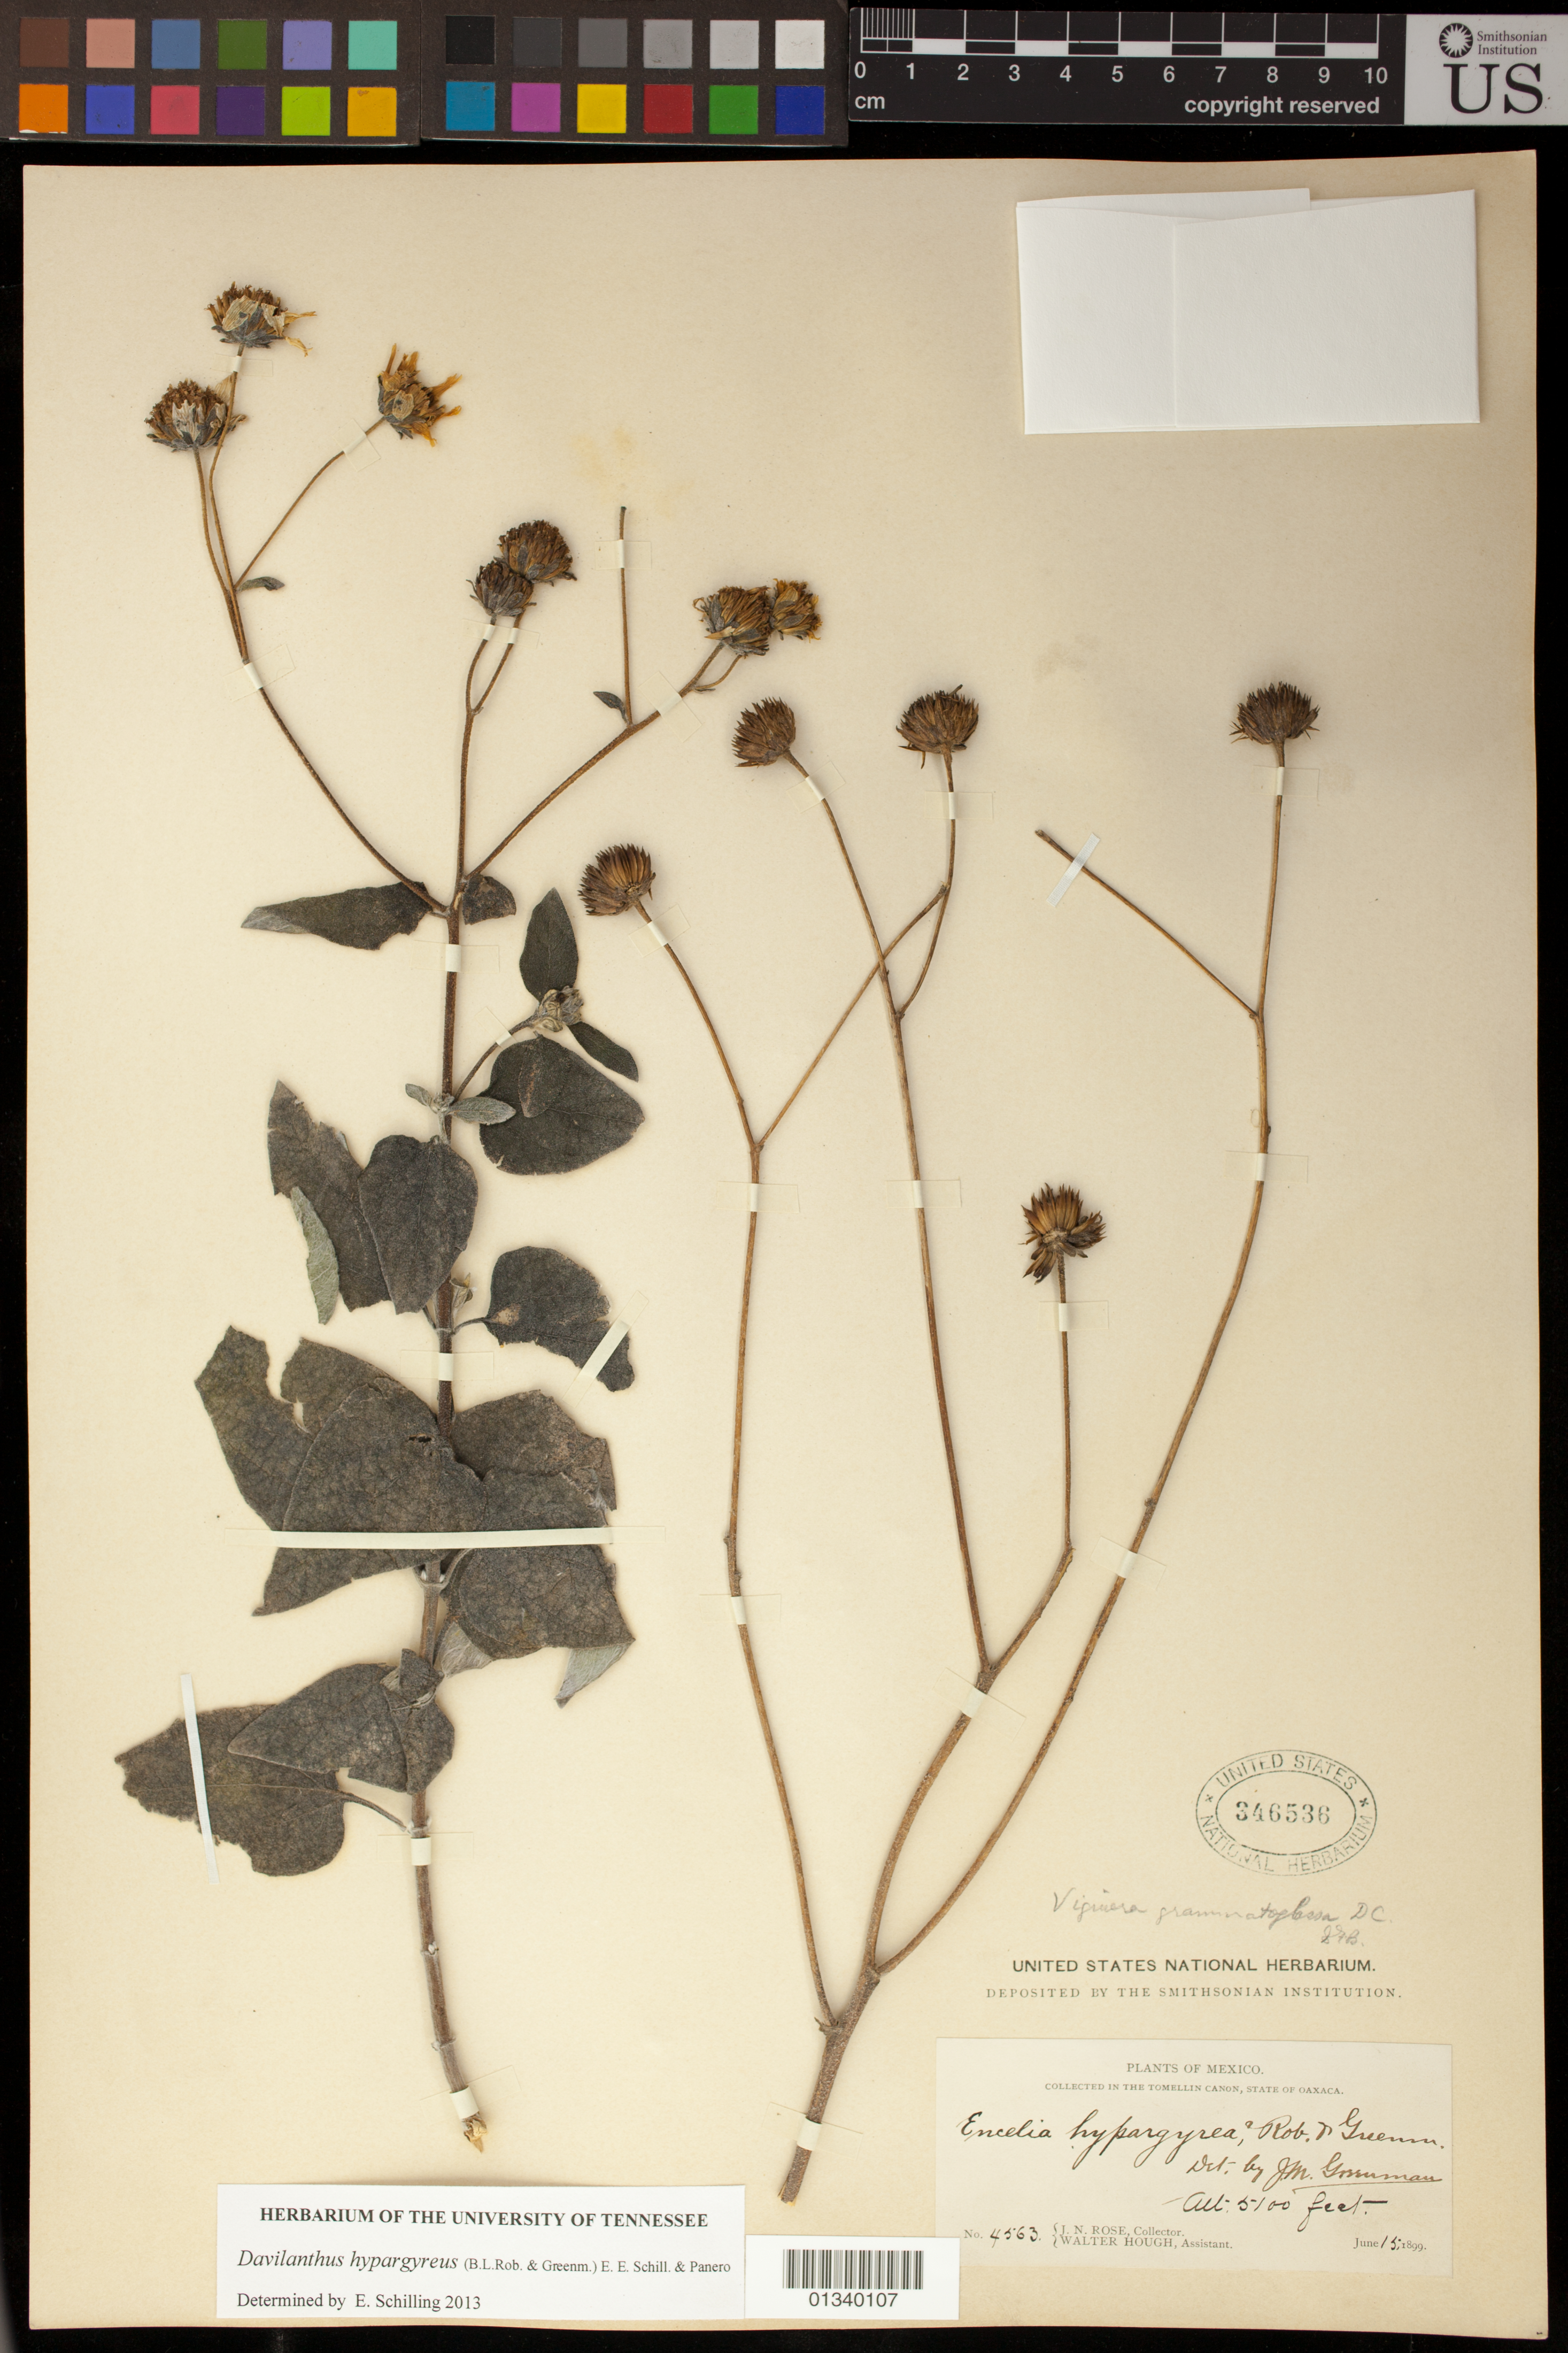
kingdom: Plantae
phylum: Tracheophyta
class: Magnoliopsida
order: Asterales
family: Asteraceae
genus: Davilanthus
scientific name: Davilanthus hypargyreus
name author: (B.L. Rob. & Greenm.) E.E. Schill. & Panero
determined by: Schilling, E. E.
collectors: J. N. Rose & W. Hough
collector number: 4563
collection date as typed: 15 Jun 1899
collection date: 1899-06-15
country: Mexico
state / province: Oaxaca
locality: Tomellin Canon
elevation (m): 1554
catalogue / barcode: US 346536